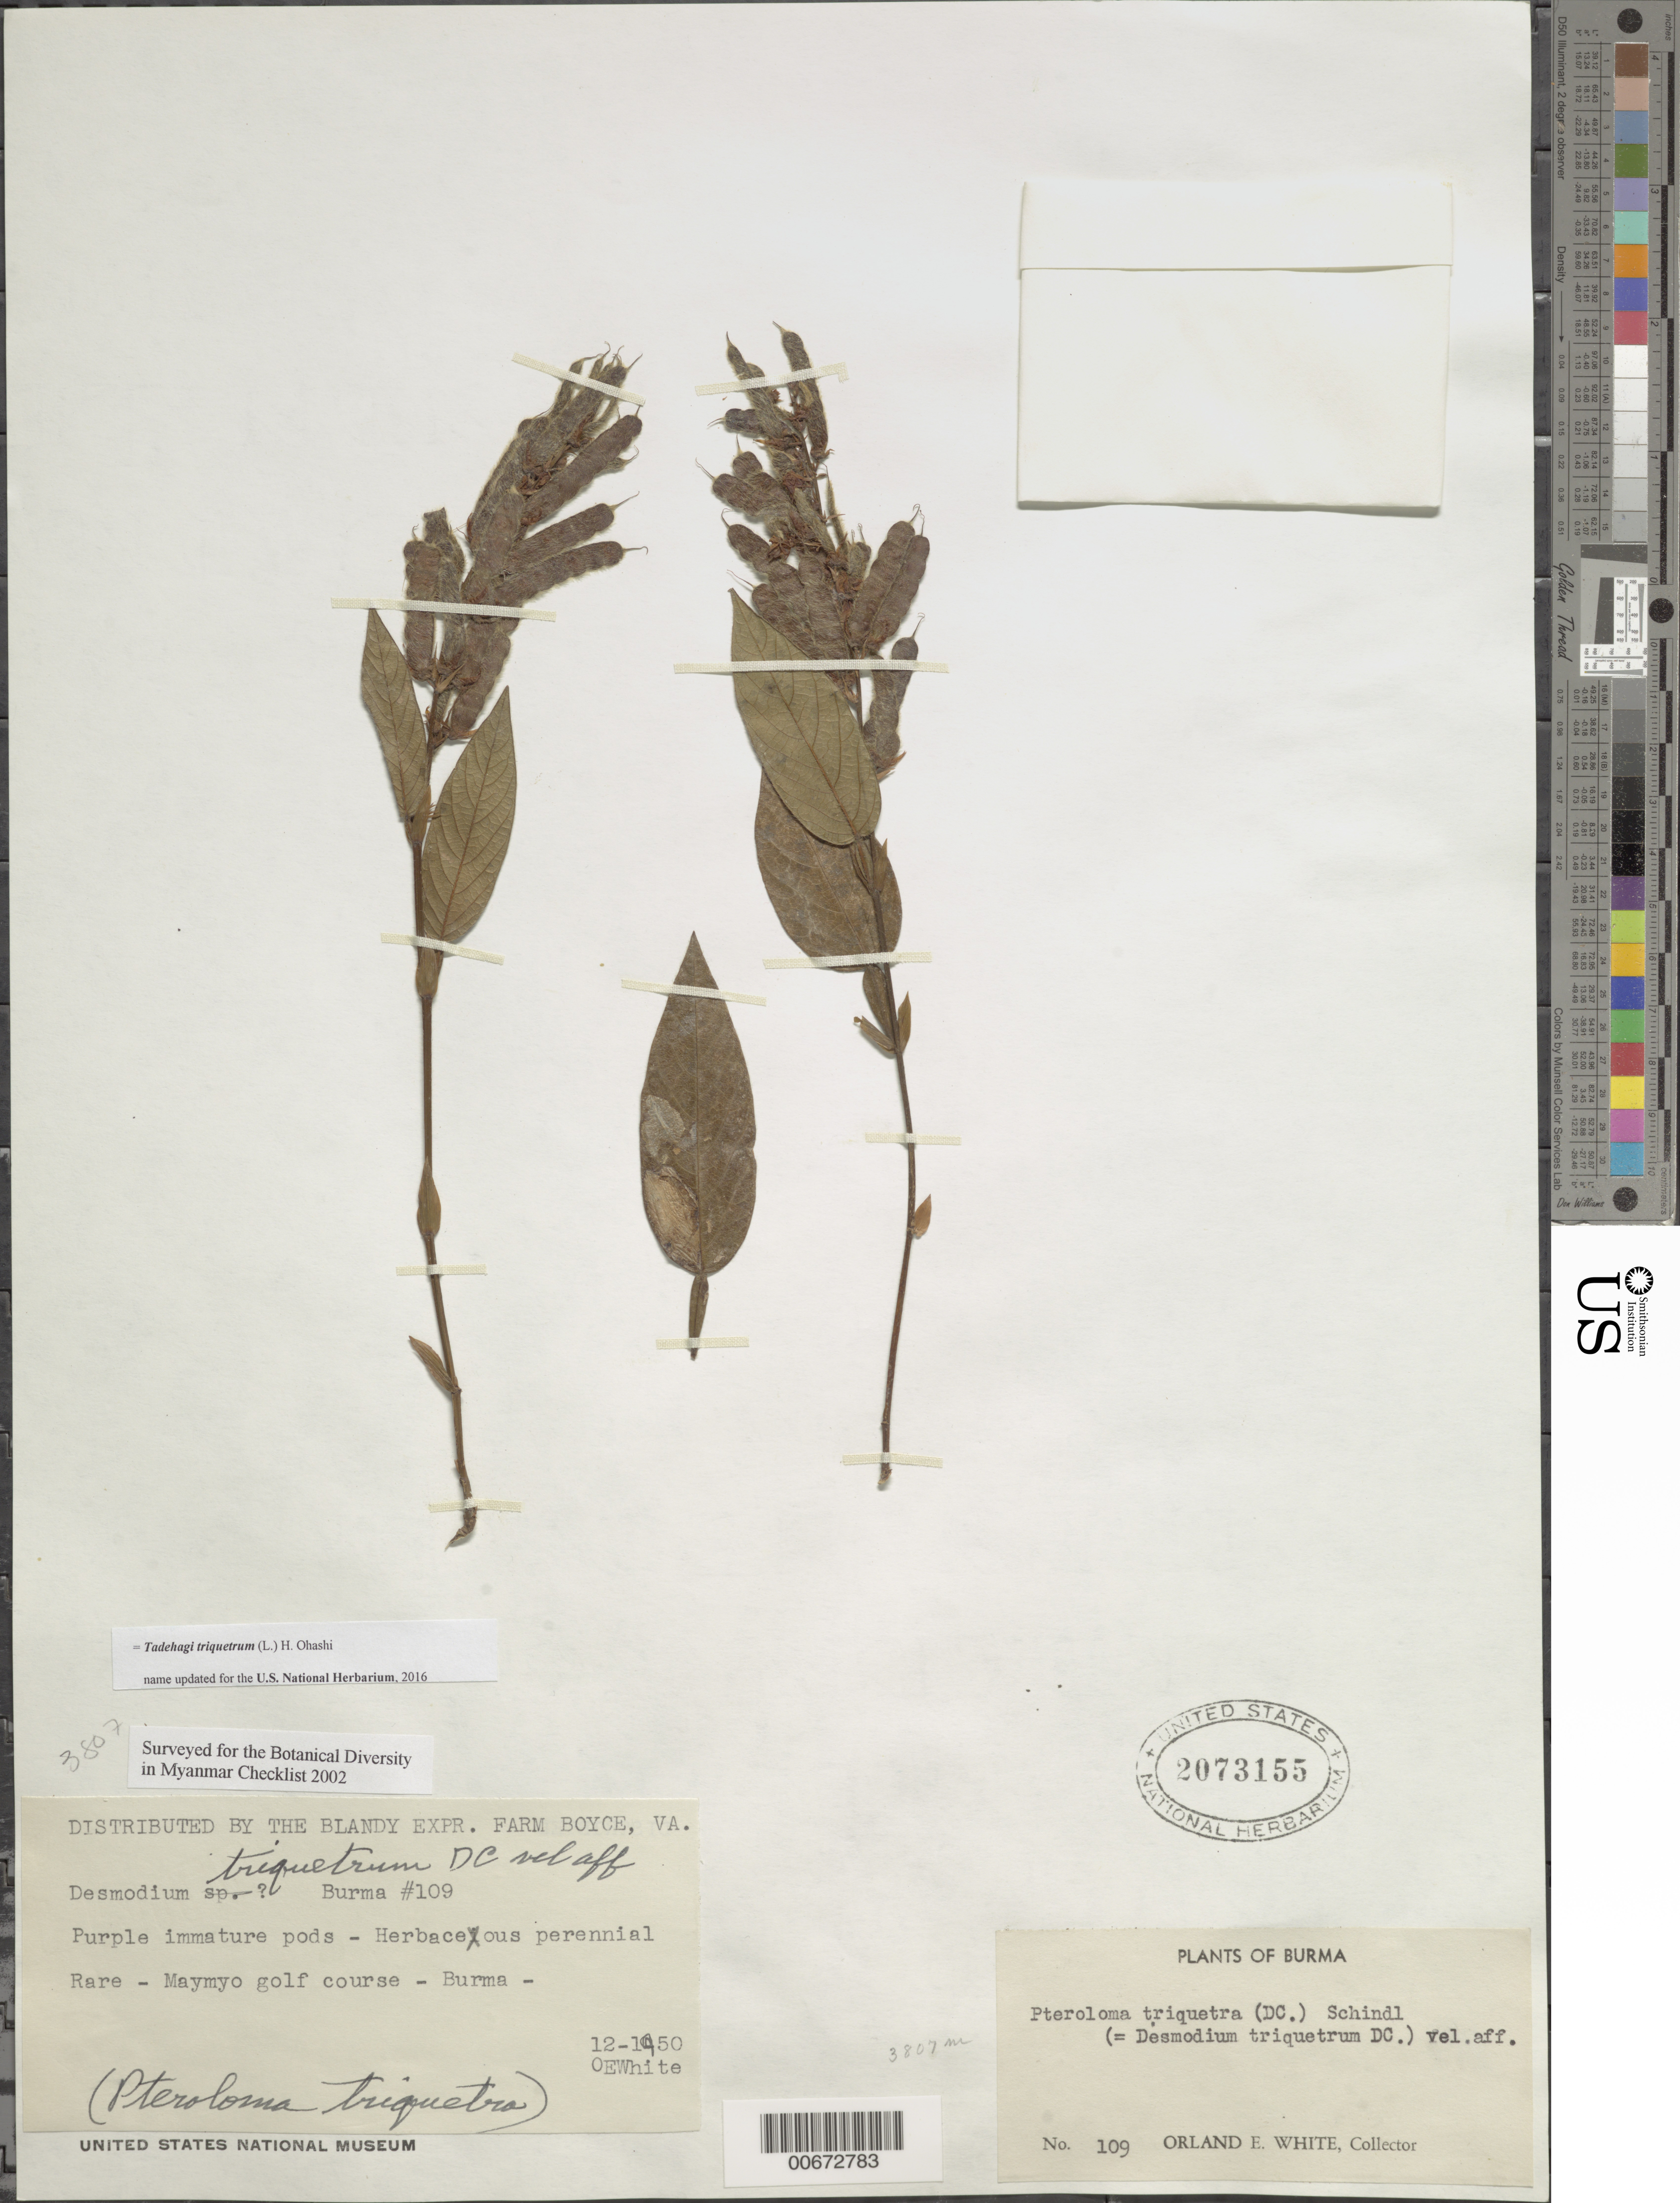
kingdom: Plantae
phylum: Tracheophyta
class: Magnoliopsida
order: Fabales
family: Fabaceae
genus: Tadehagi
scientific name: Tadehagi triquetrum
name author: (L.) H. Ohashi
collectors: O. E. White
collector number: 109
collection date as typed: Dec 1950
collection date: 1950-12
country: Myanmar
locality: Maymyo golf course.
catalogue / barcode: US 2073155